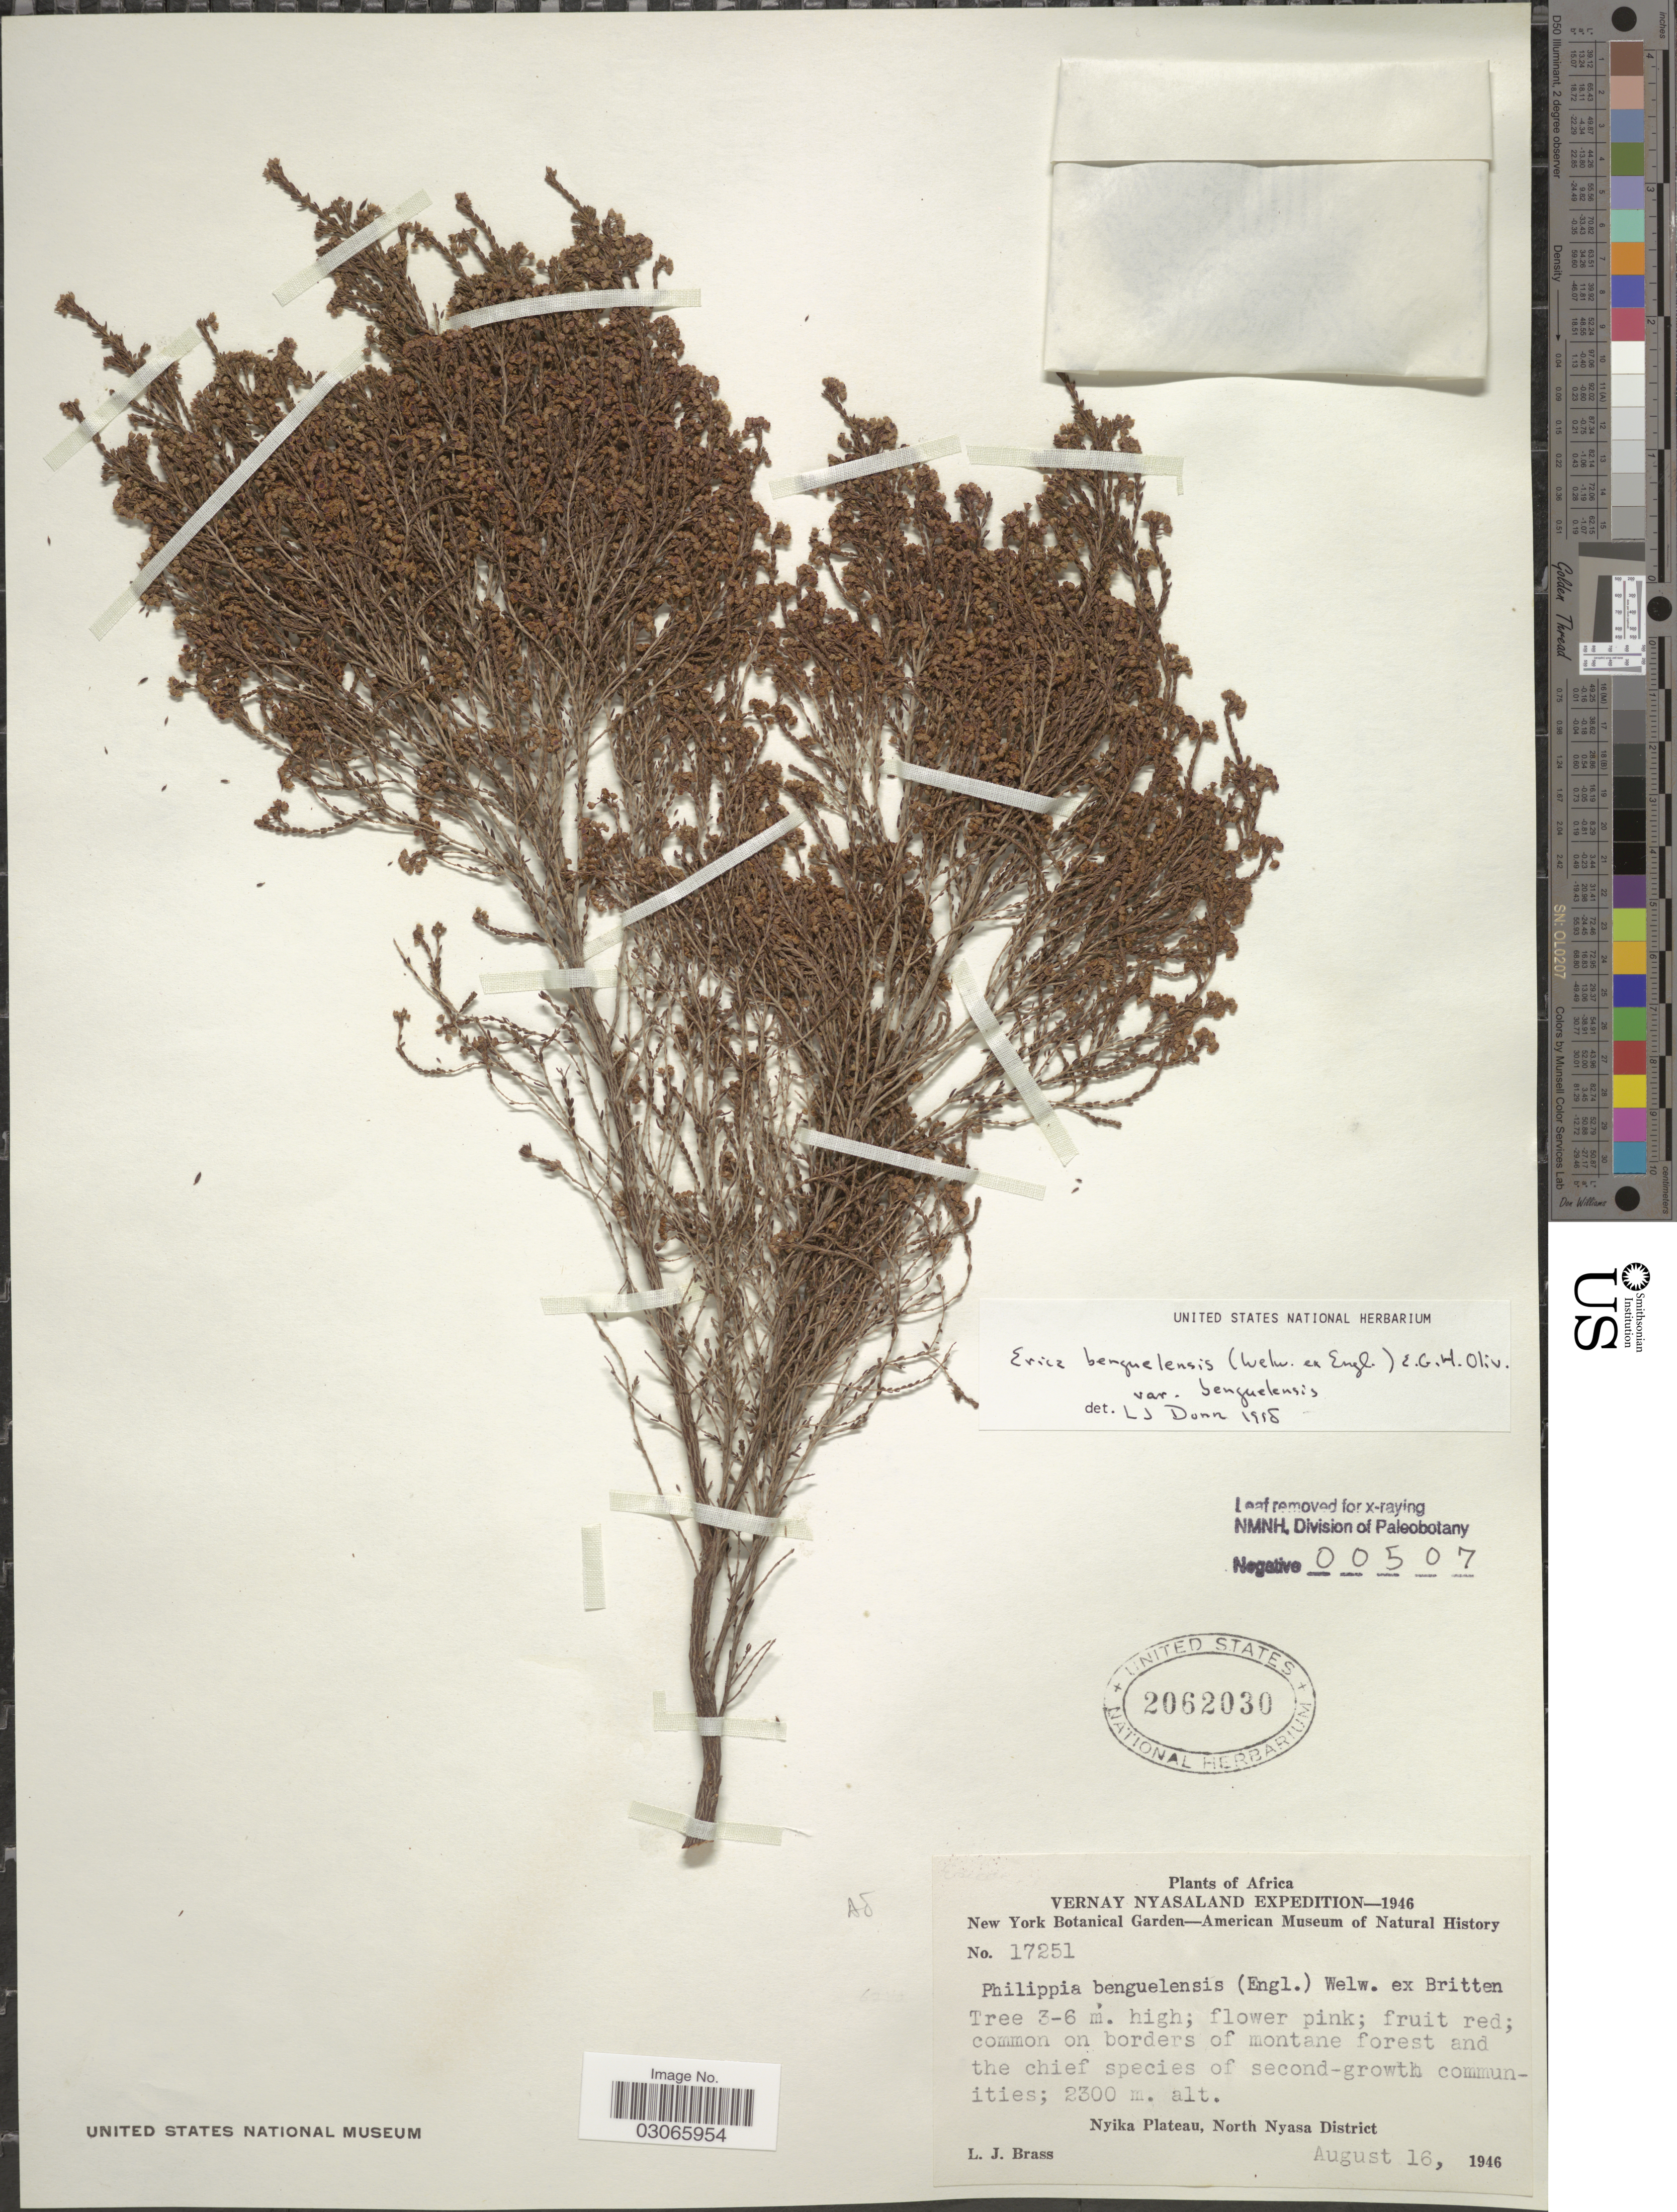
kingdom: Plantae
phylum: Tracheophyta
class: Magnoliopsida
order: Ericales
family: Ericaceae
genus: Erica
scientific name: Erica benguelensis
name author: (Welw. ex Engl.) E.G.H. Oliv.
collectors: L. J. Brass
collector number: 17251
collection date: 1946-08-16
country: Malawi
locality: Nyasaland. Nyika Plateau, North Nyasa District.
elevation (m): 2300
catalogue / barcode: US 2062030